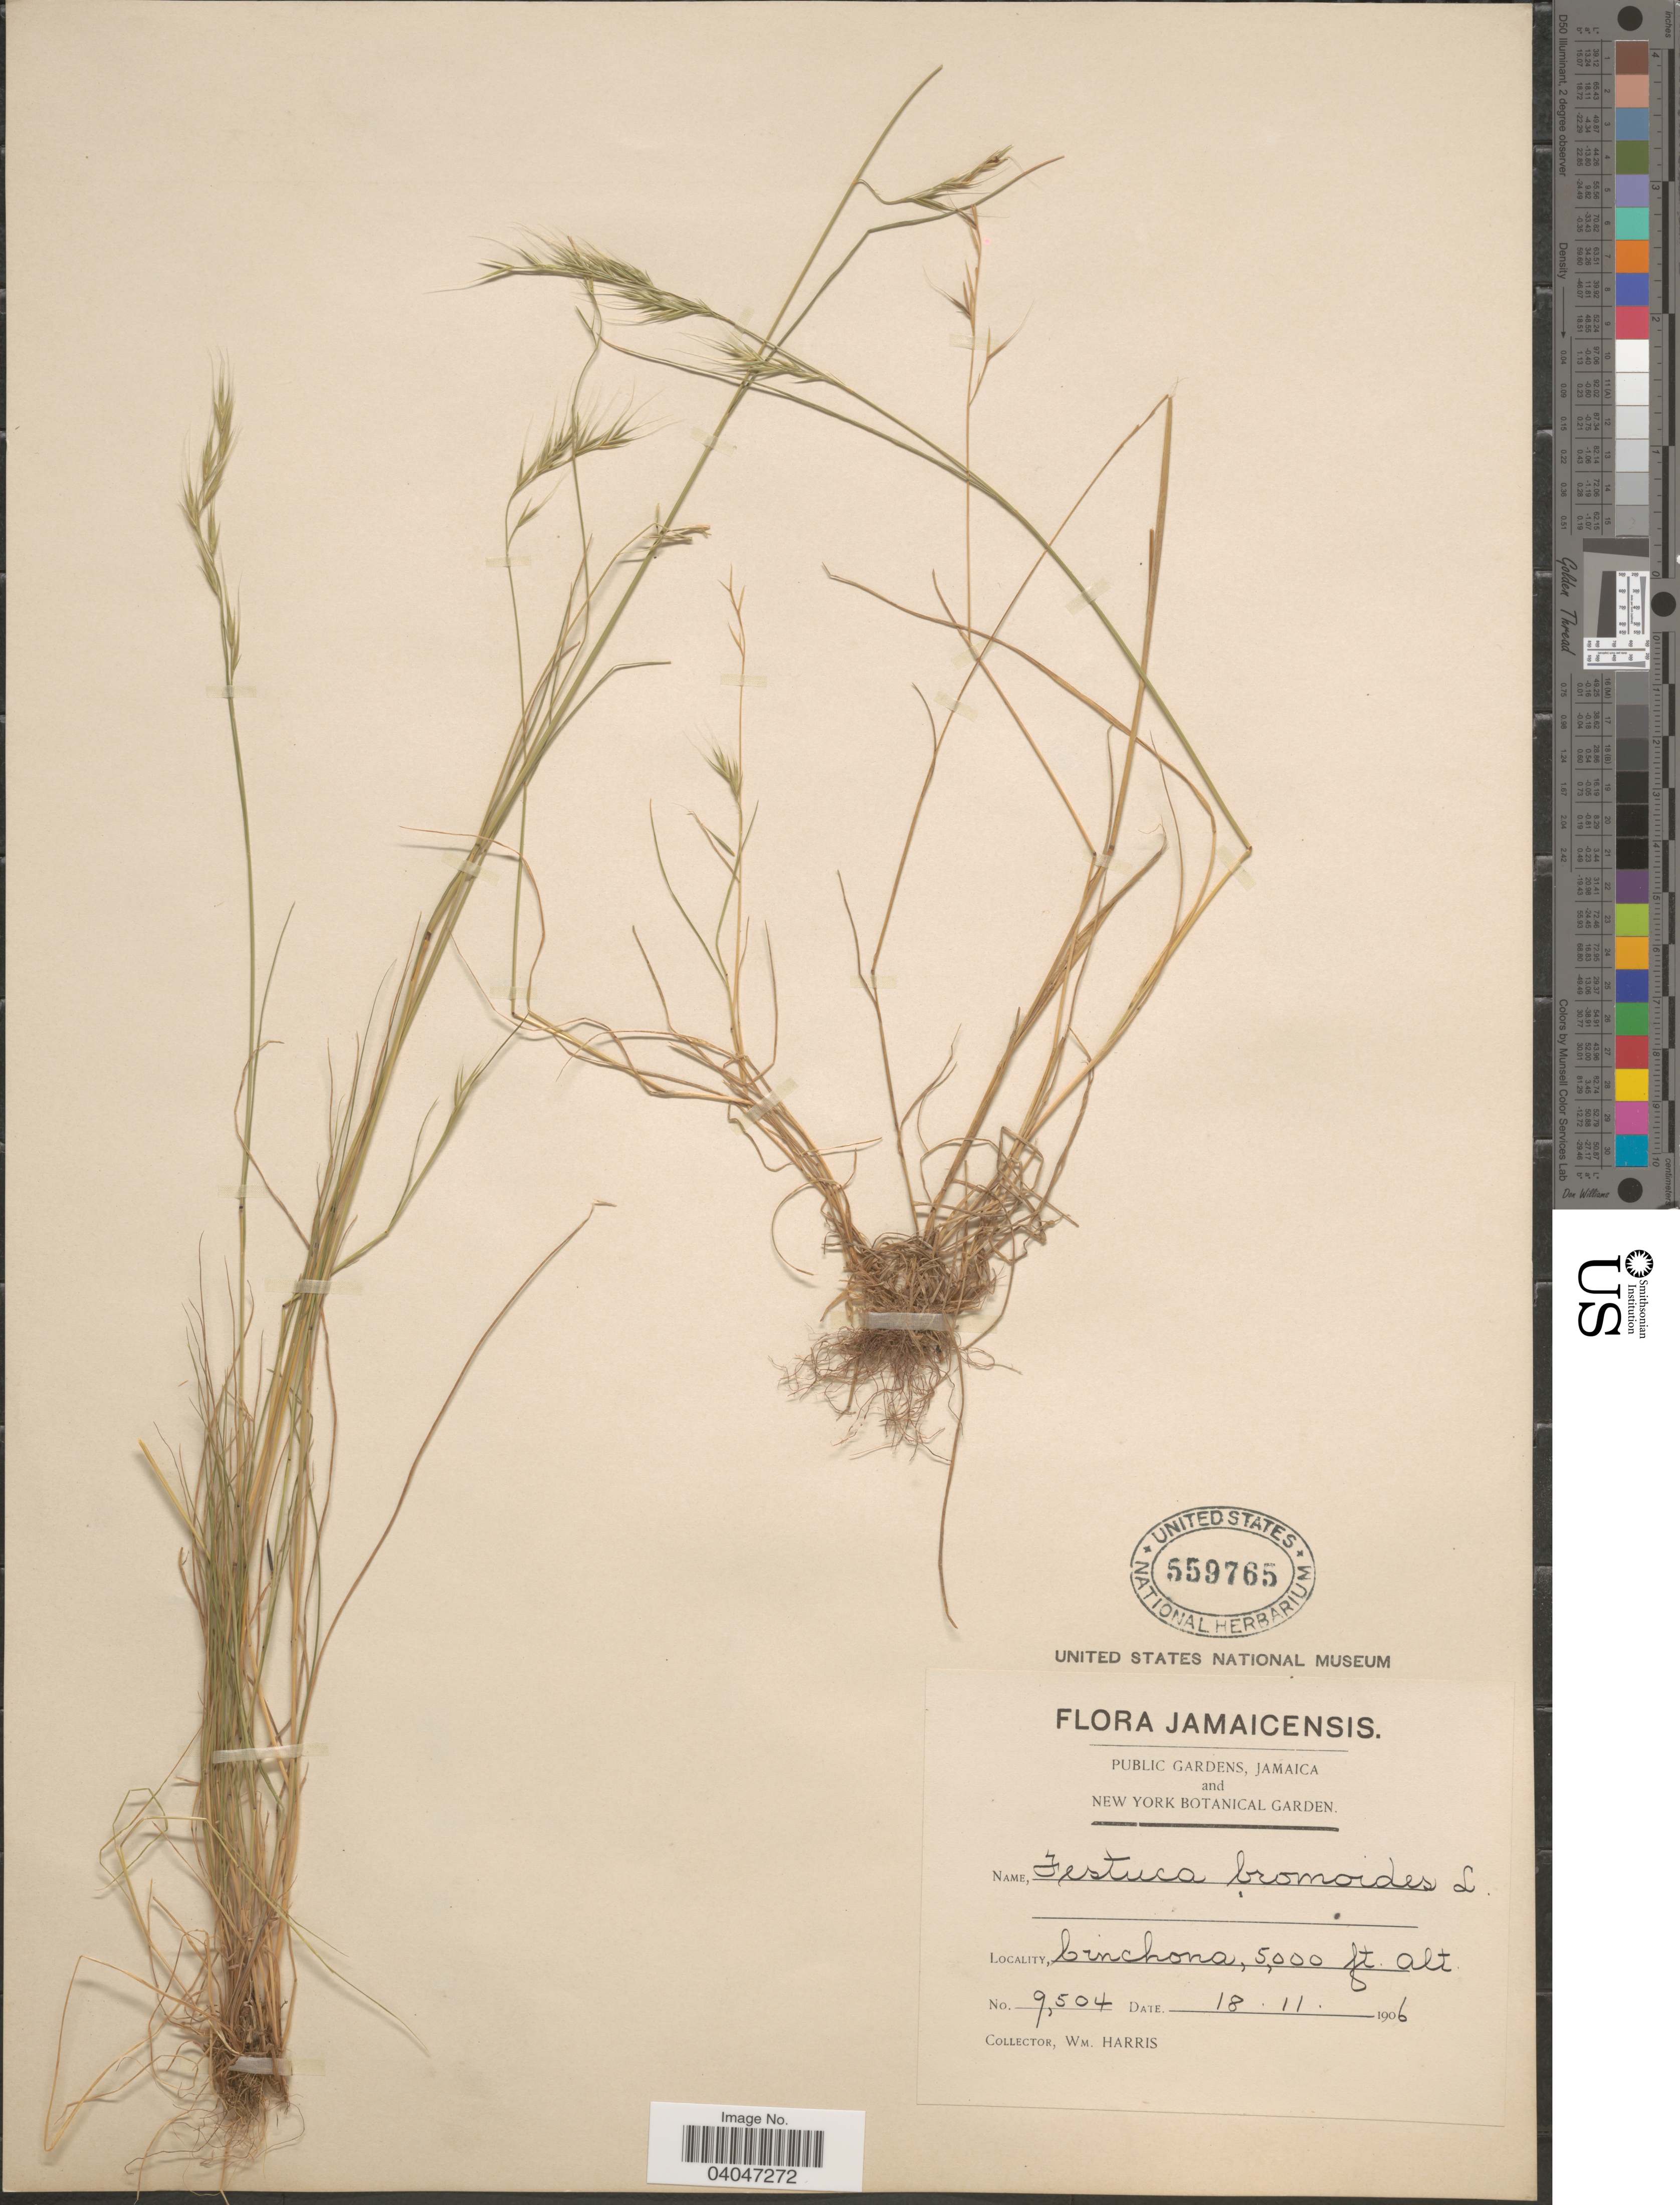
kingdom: Plantae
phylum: Tracheophyta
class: Liliopsida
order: Poales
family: Poaceae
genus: Festuca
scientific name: Festuca bromoides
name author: L.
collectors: W. H. Harris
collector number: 9504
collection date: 1906-11-18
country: Jamaica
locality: Cinchona.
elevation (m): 1524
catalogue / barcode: US 559765